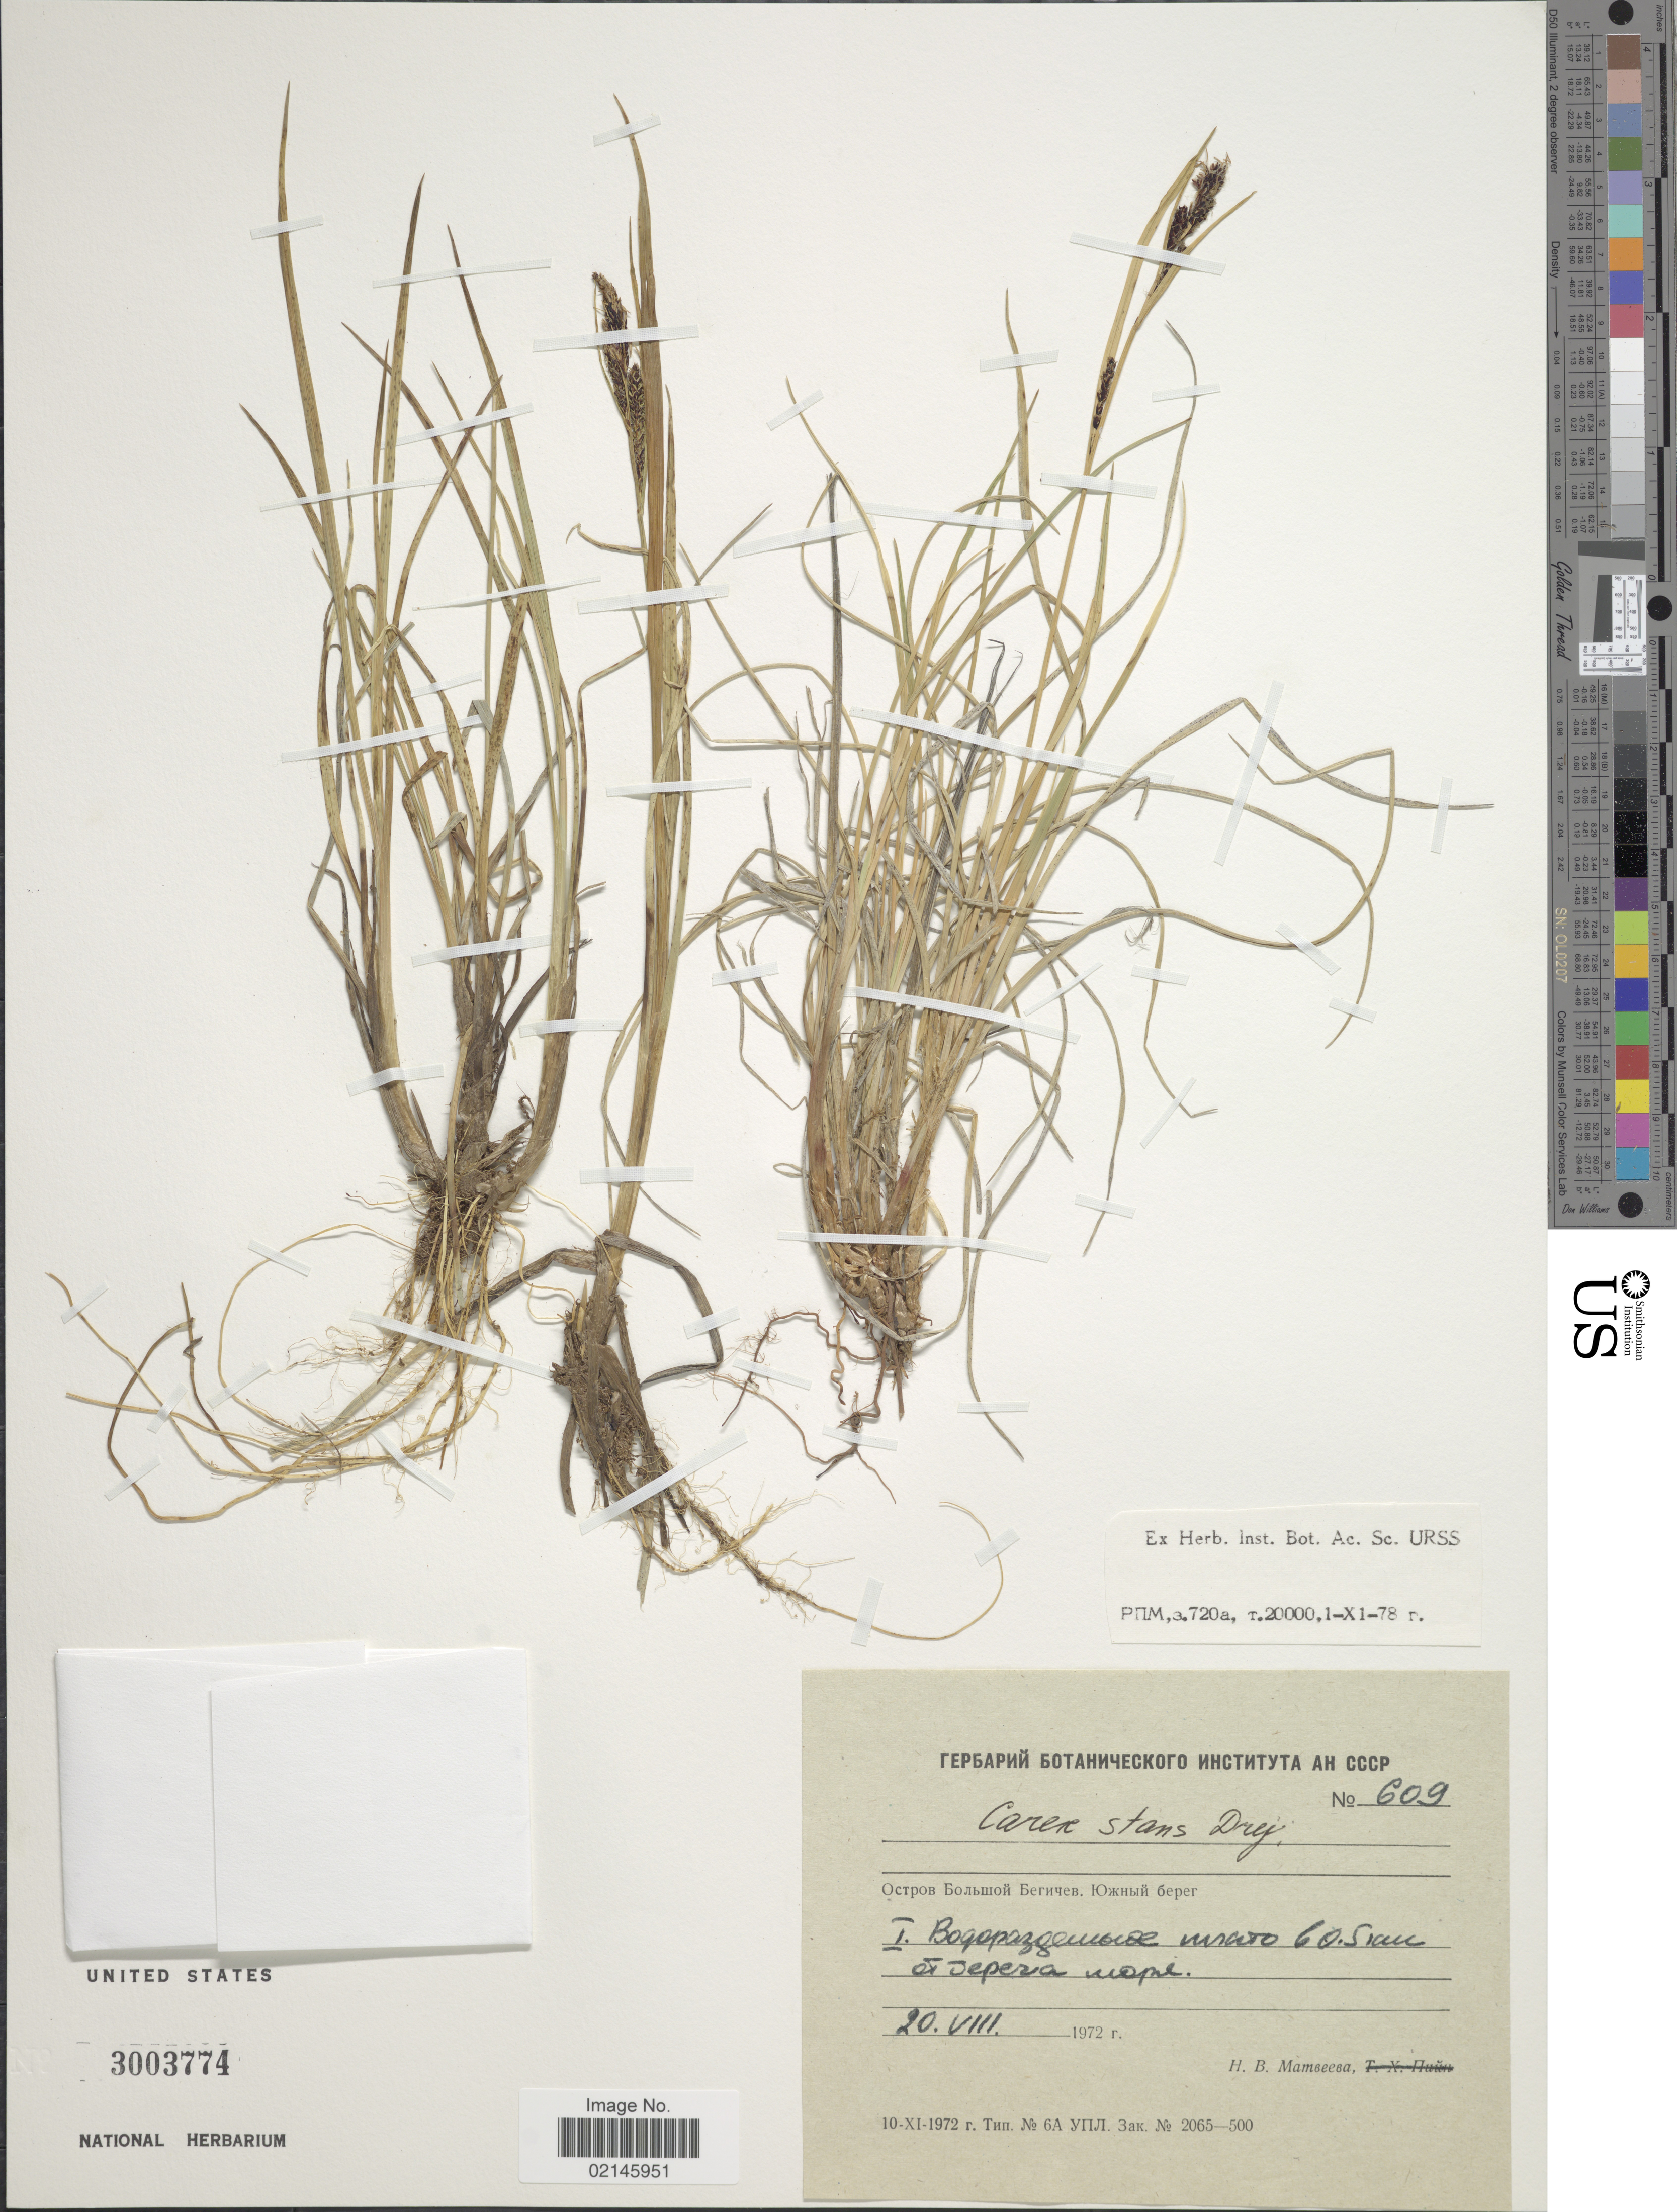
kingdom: Plantae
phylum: Tracheophyta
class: Liliopsida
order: Poales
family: Cyperaceae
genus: Carex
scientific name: Carex aquatilis var. minor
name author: Boott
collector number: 609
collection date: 1972-08-20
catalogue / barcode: US 3003774